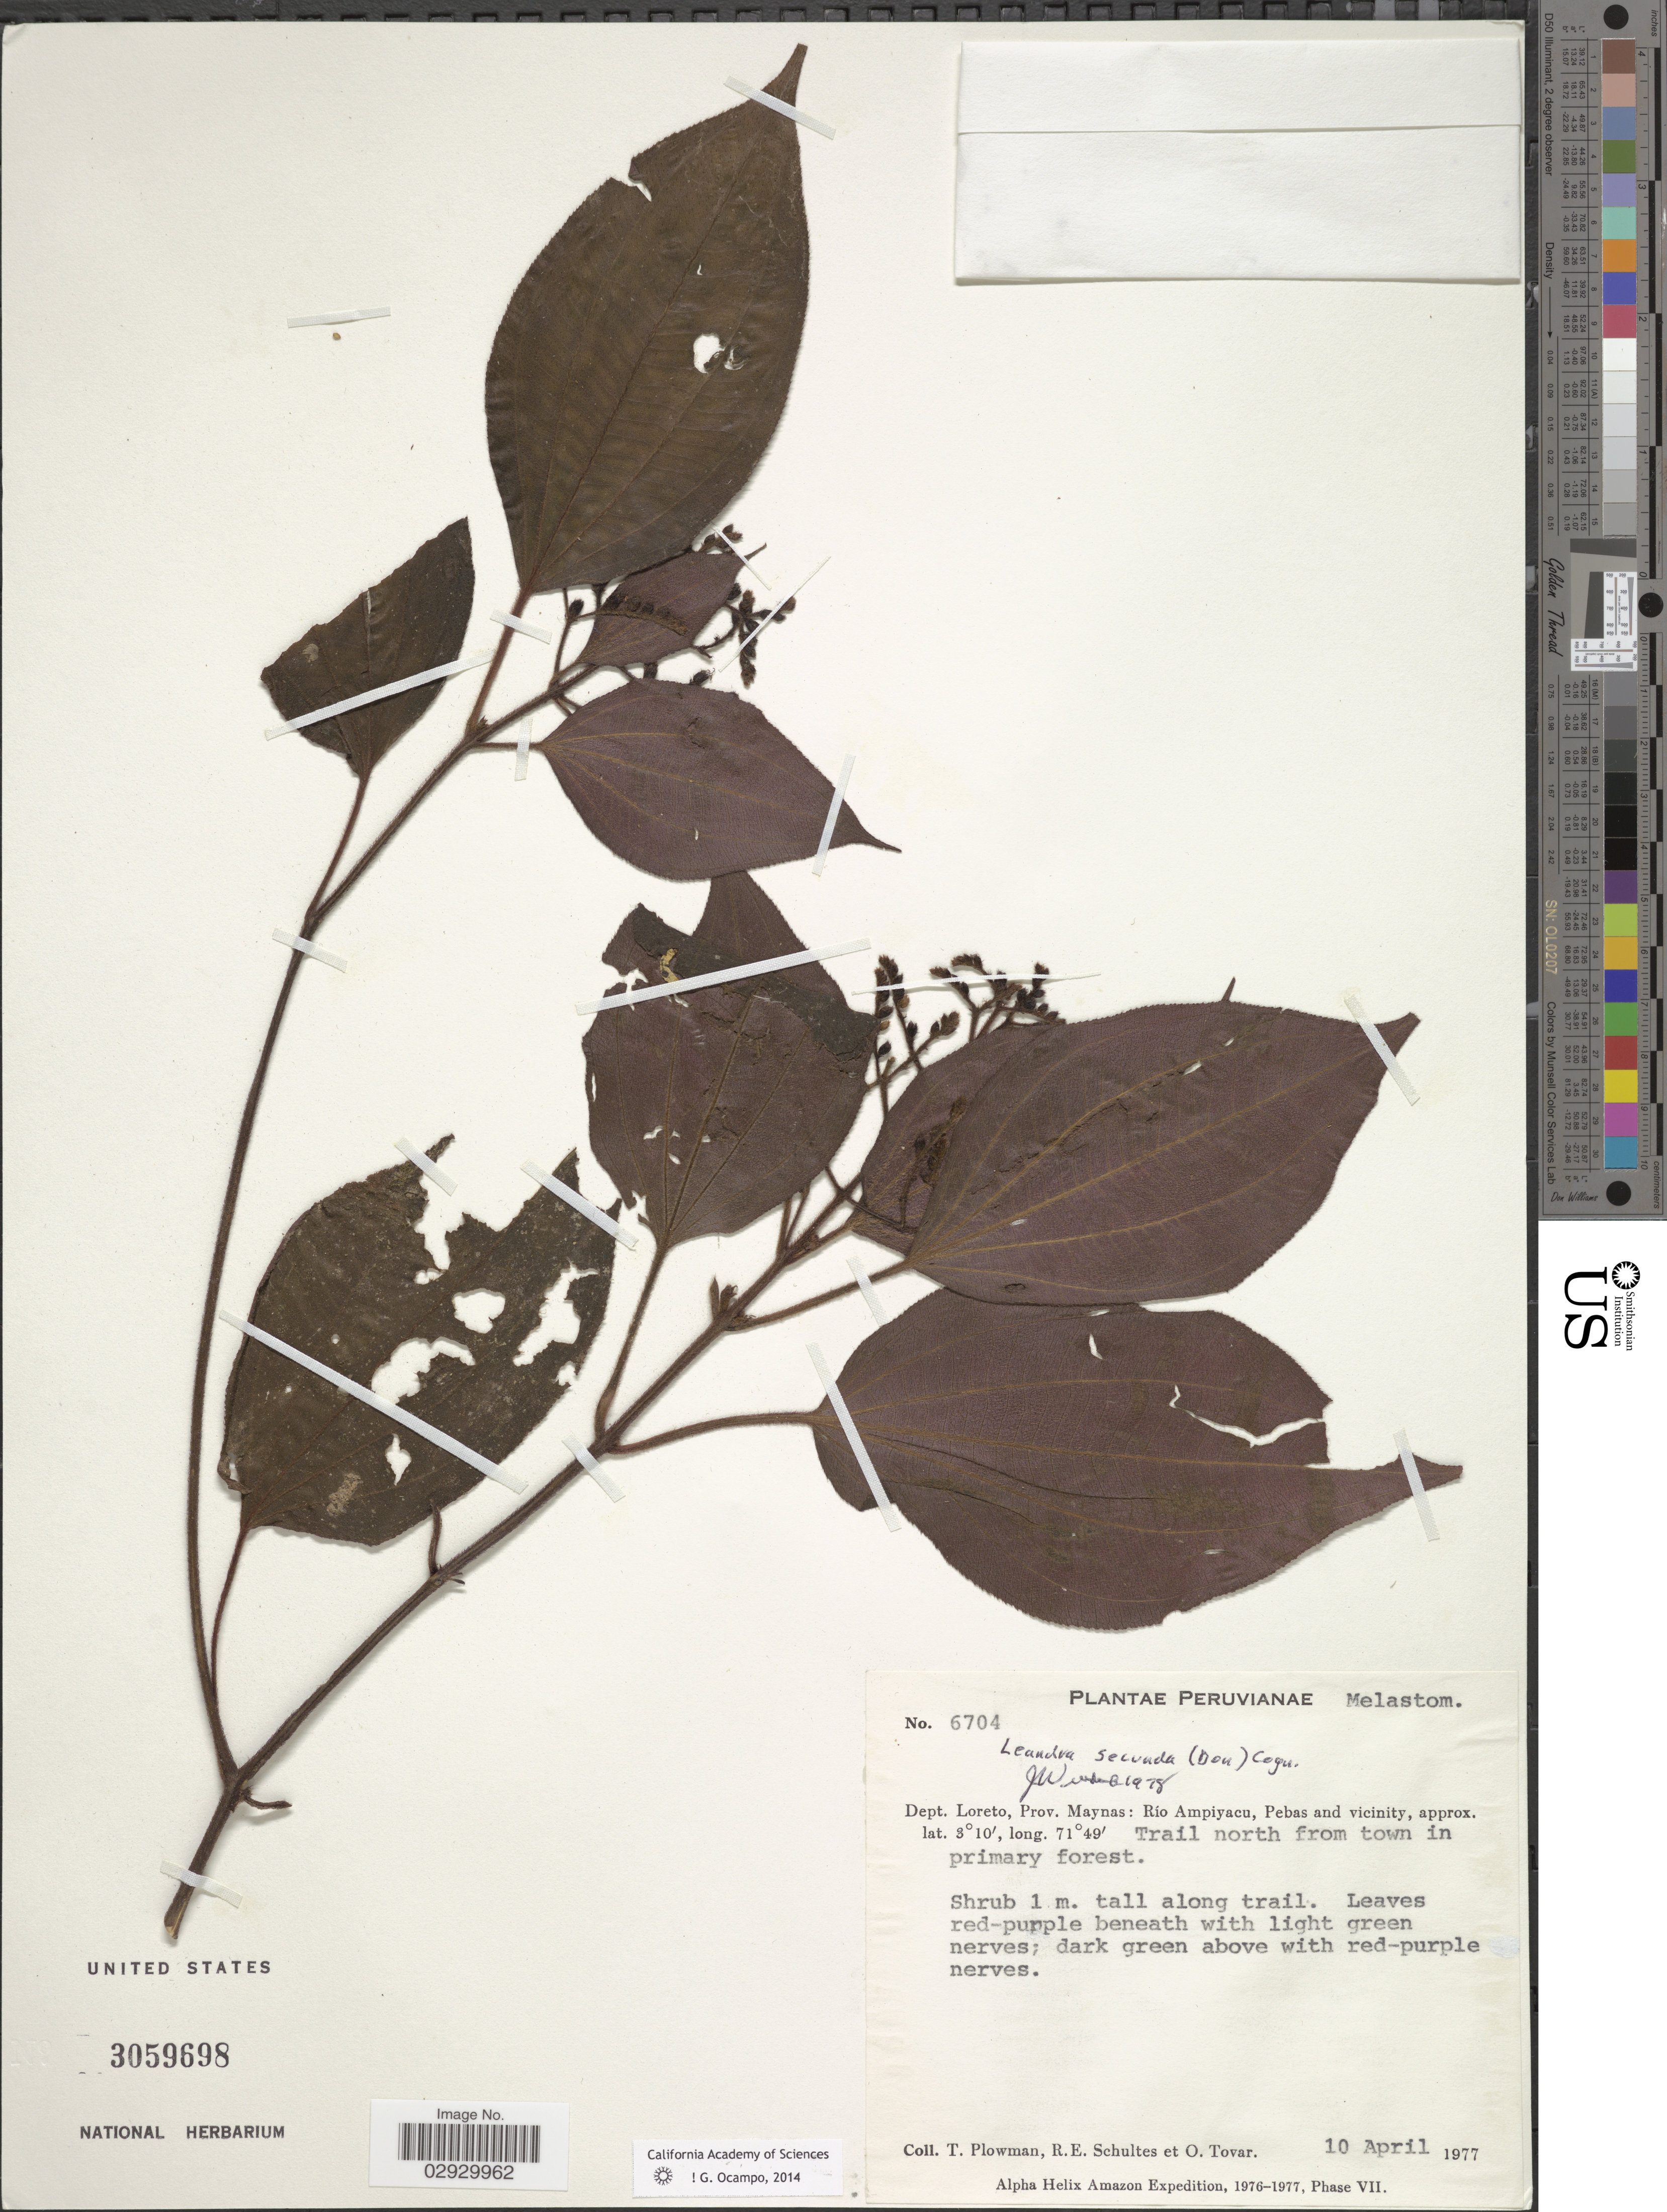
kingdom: Plantae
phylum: Tracheophyta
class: Magnoliopsida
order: Myrtales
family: Melastomataceae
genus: Leandra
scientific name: Leandra secunda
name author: (D. Don) Cogn.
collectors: T. Plowman, R. E. Schultes & Ó. Tovar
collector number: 6704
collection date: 1977-04-10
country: Peru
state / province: Loreto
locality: Dept. Loreto, Prov. Maynas: Río Ampiyacu, Pebas and vicinity. Trail north from town.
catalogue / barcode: US 3059698